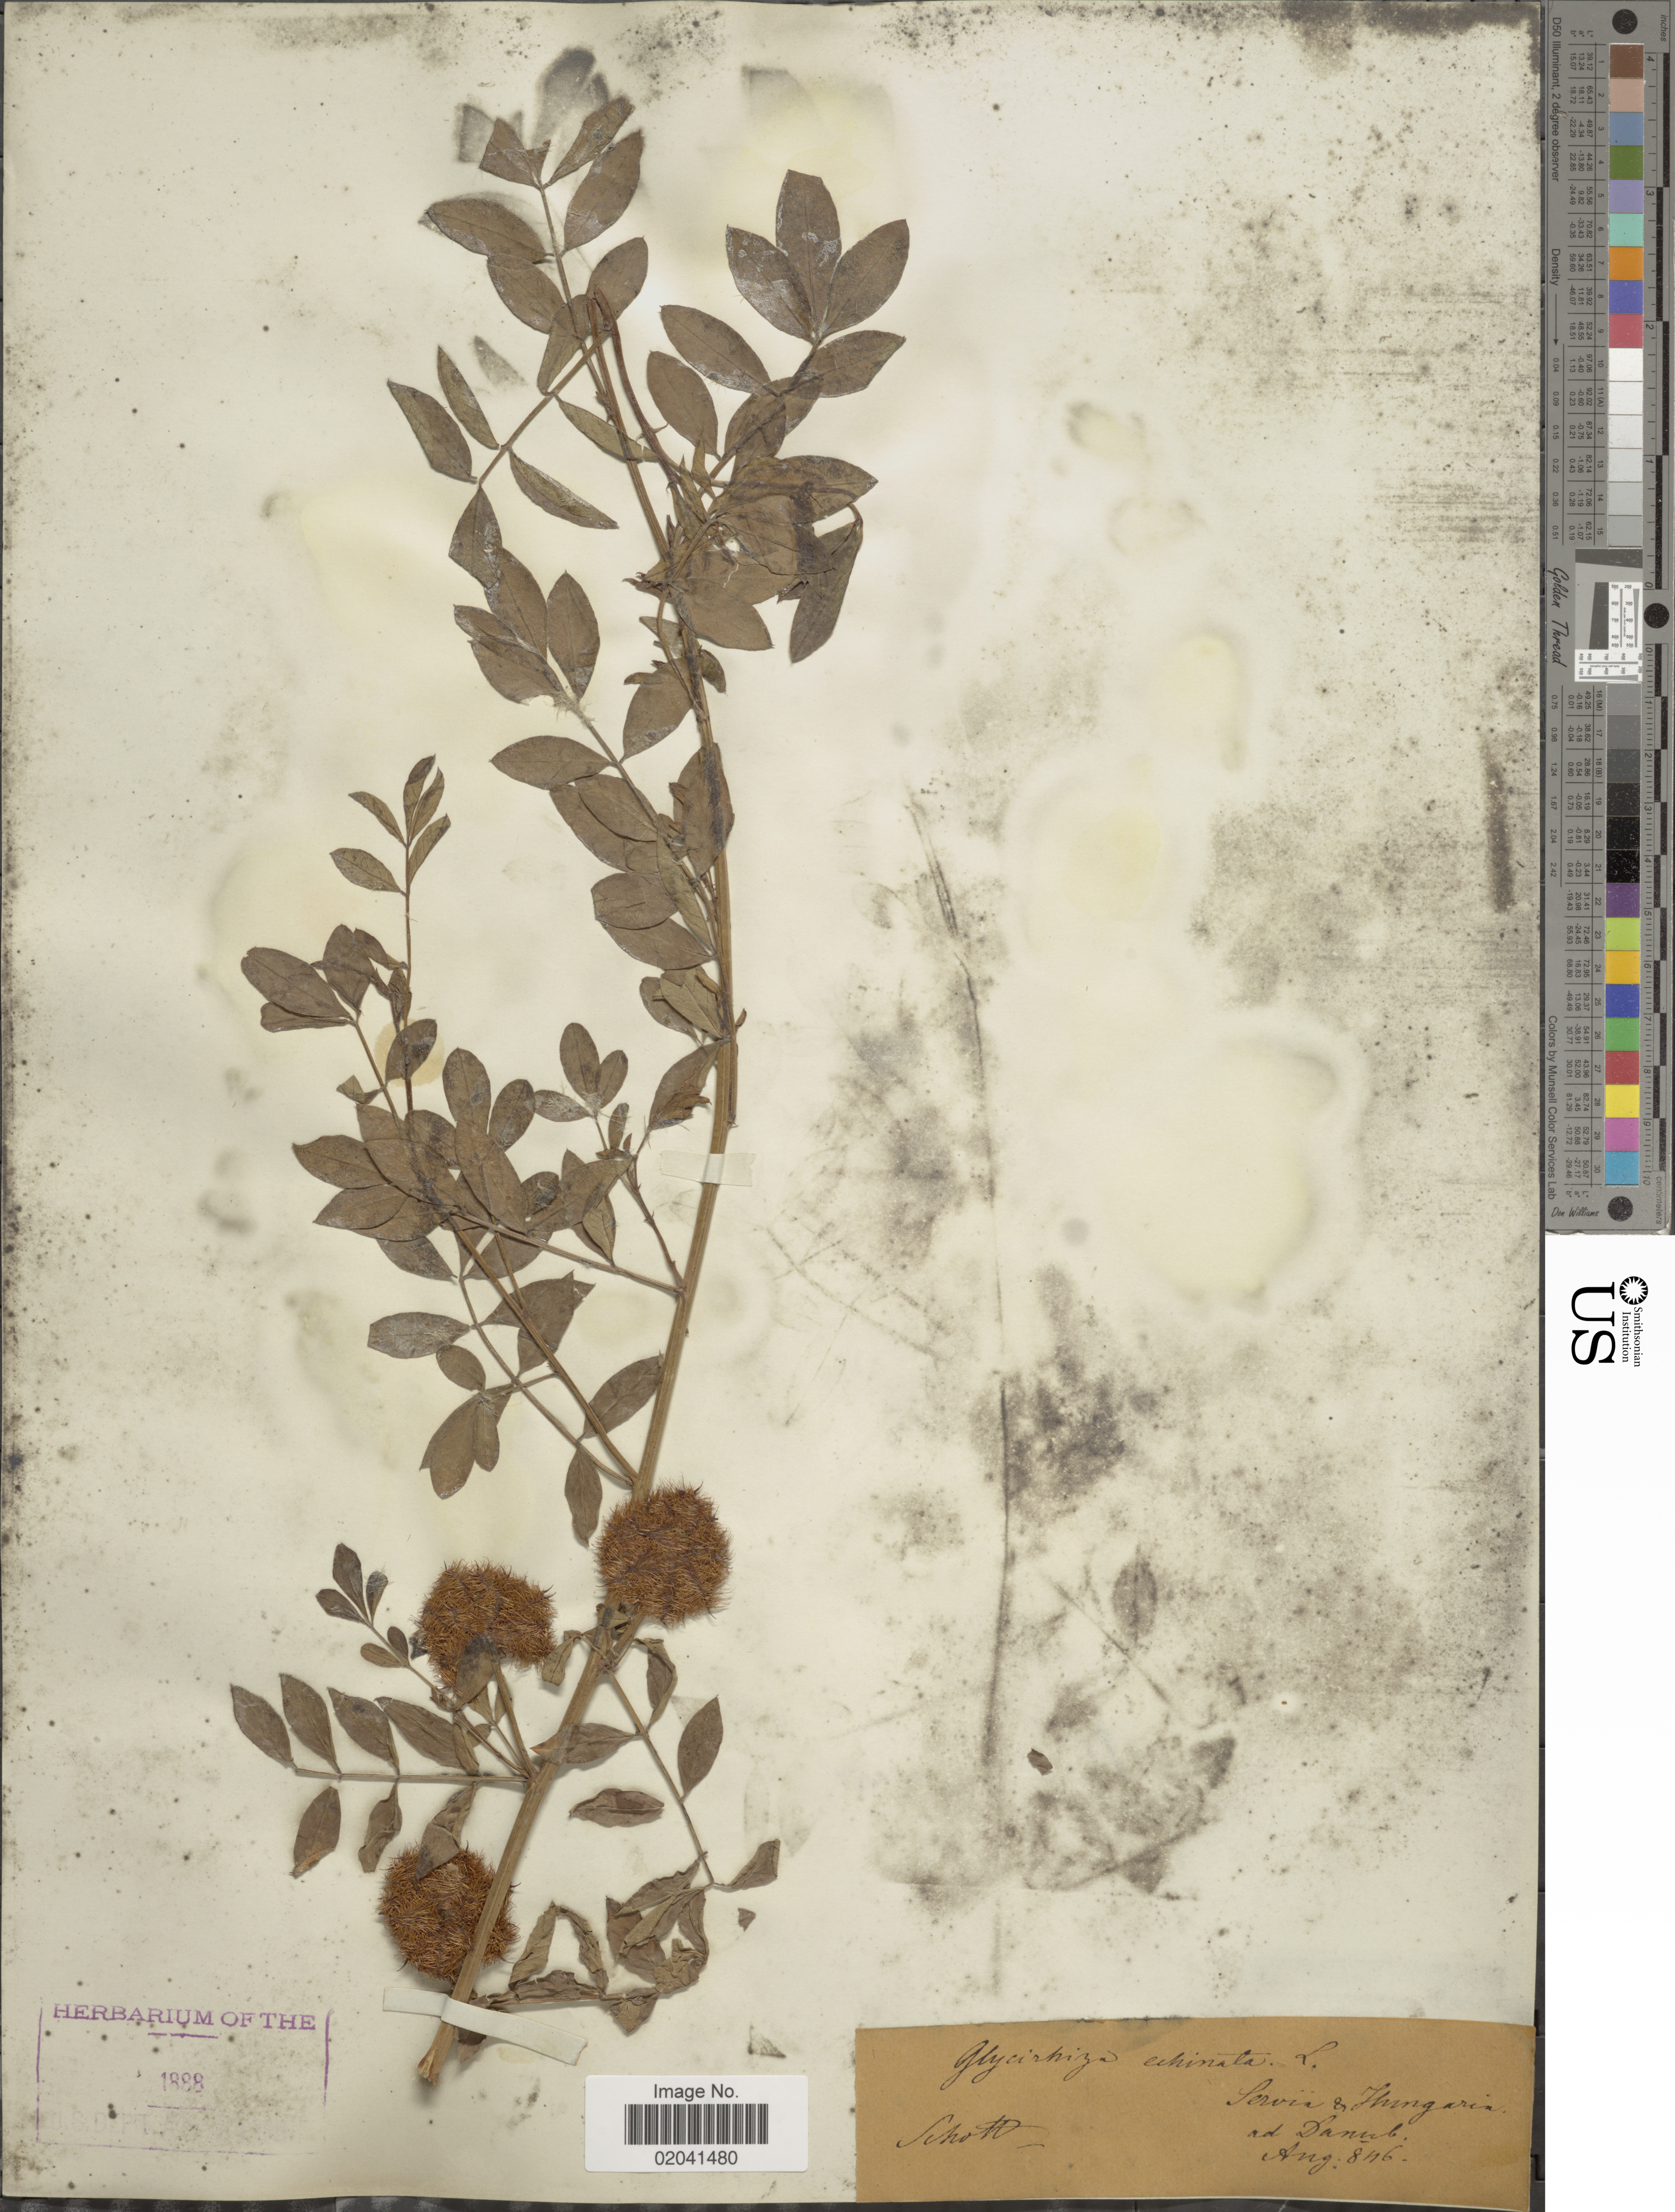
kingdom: Plantae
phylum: Tracheophyta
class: Magnoliopsida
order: Fabales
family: Fabaceae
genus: Glycyrrhiza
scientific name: Glycyrrhiza echinata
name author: L.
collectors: Schott, --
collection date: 1846-08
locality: Servia & Hungaria ad Danub.